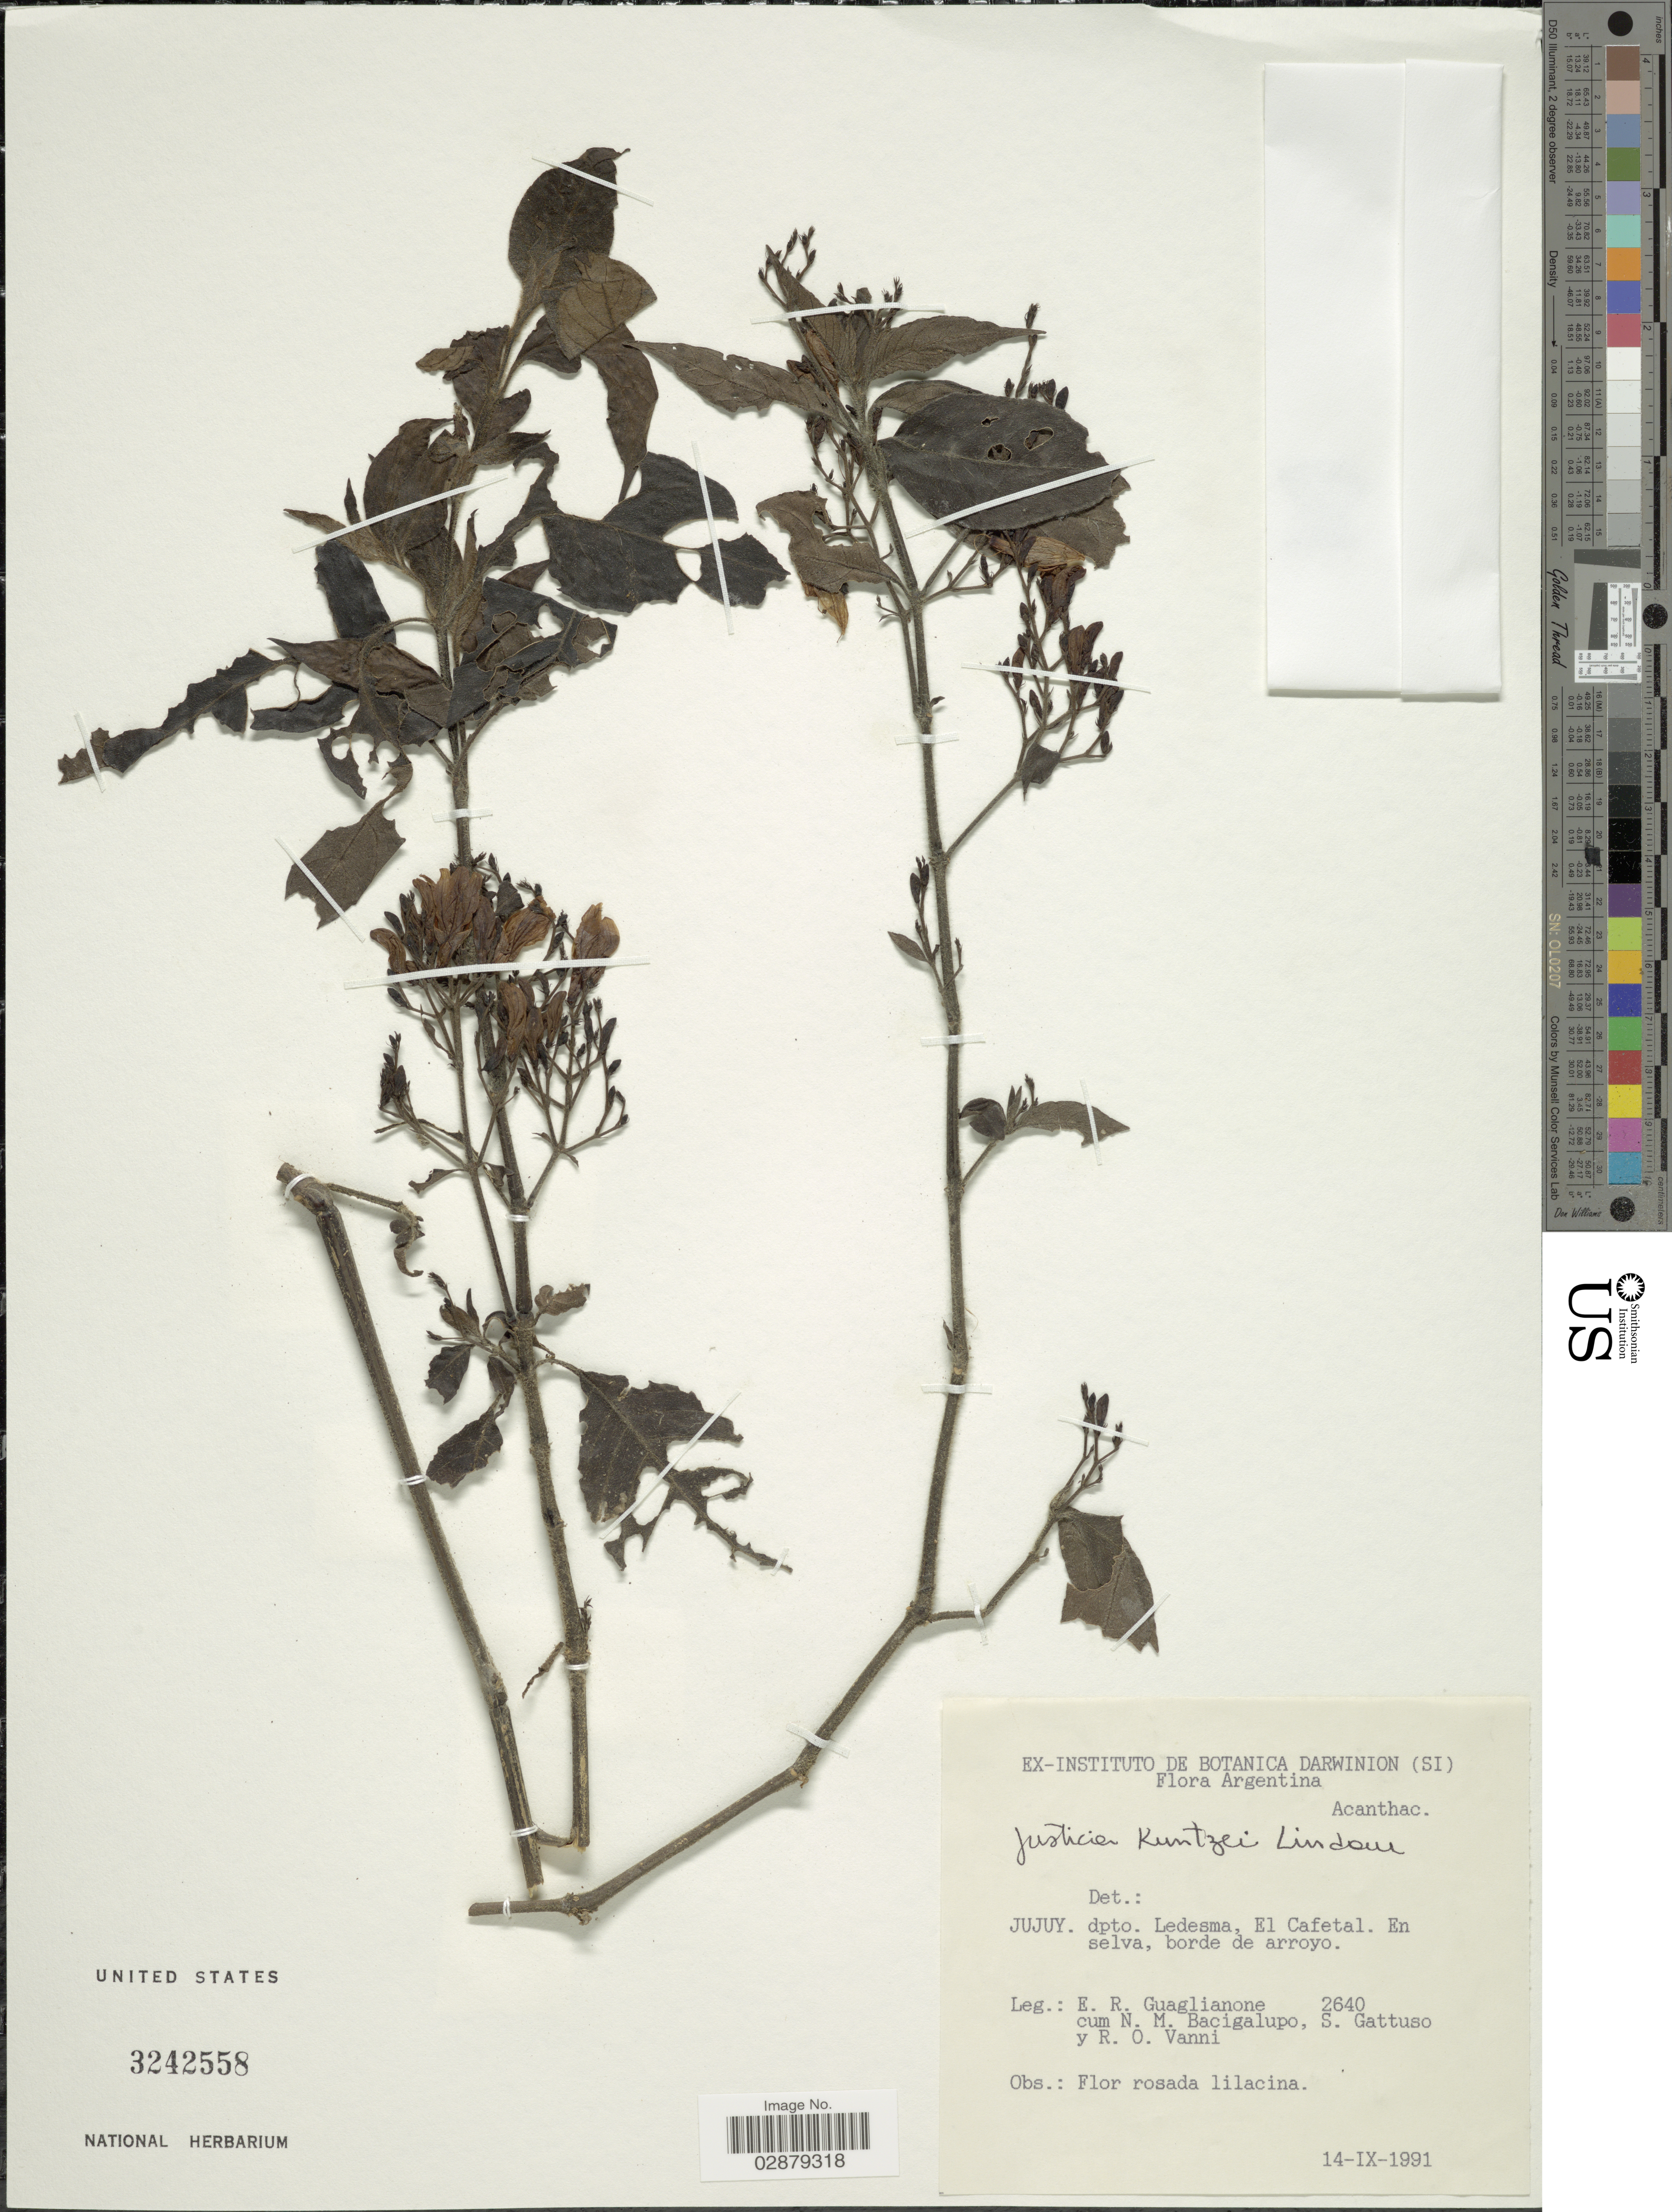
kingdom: Plantae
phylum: Tracheophyta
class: Magnoliopsida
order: Lamiales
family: Acanthaceae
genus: Justicia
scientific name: Justicia kuntzei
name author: Lindau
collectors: E. R. Guaglianone, N. M. Bacigalupo, S. Gattuso & R. O. Vanni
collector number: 2640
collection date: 1991-09-14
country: Argentina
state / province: Jujuy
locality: Dpto. Ledesma, El Cafetal. En selva, borde de arroyo.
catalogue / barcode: US 3242558